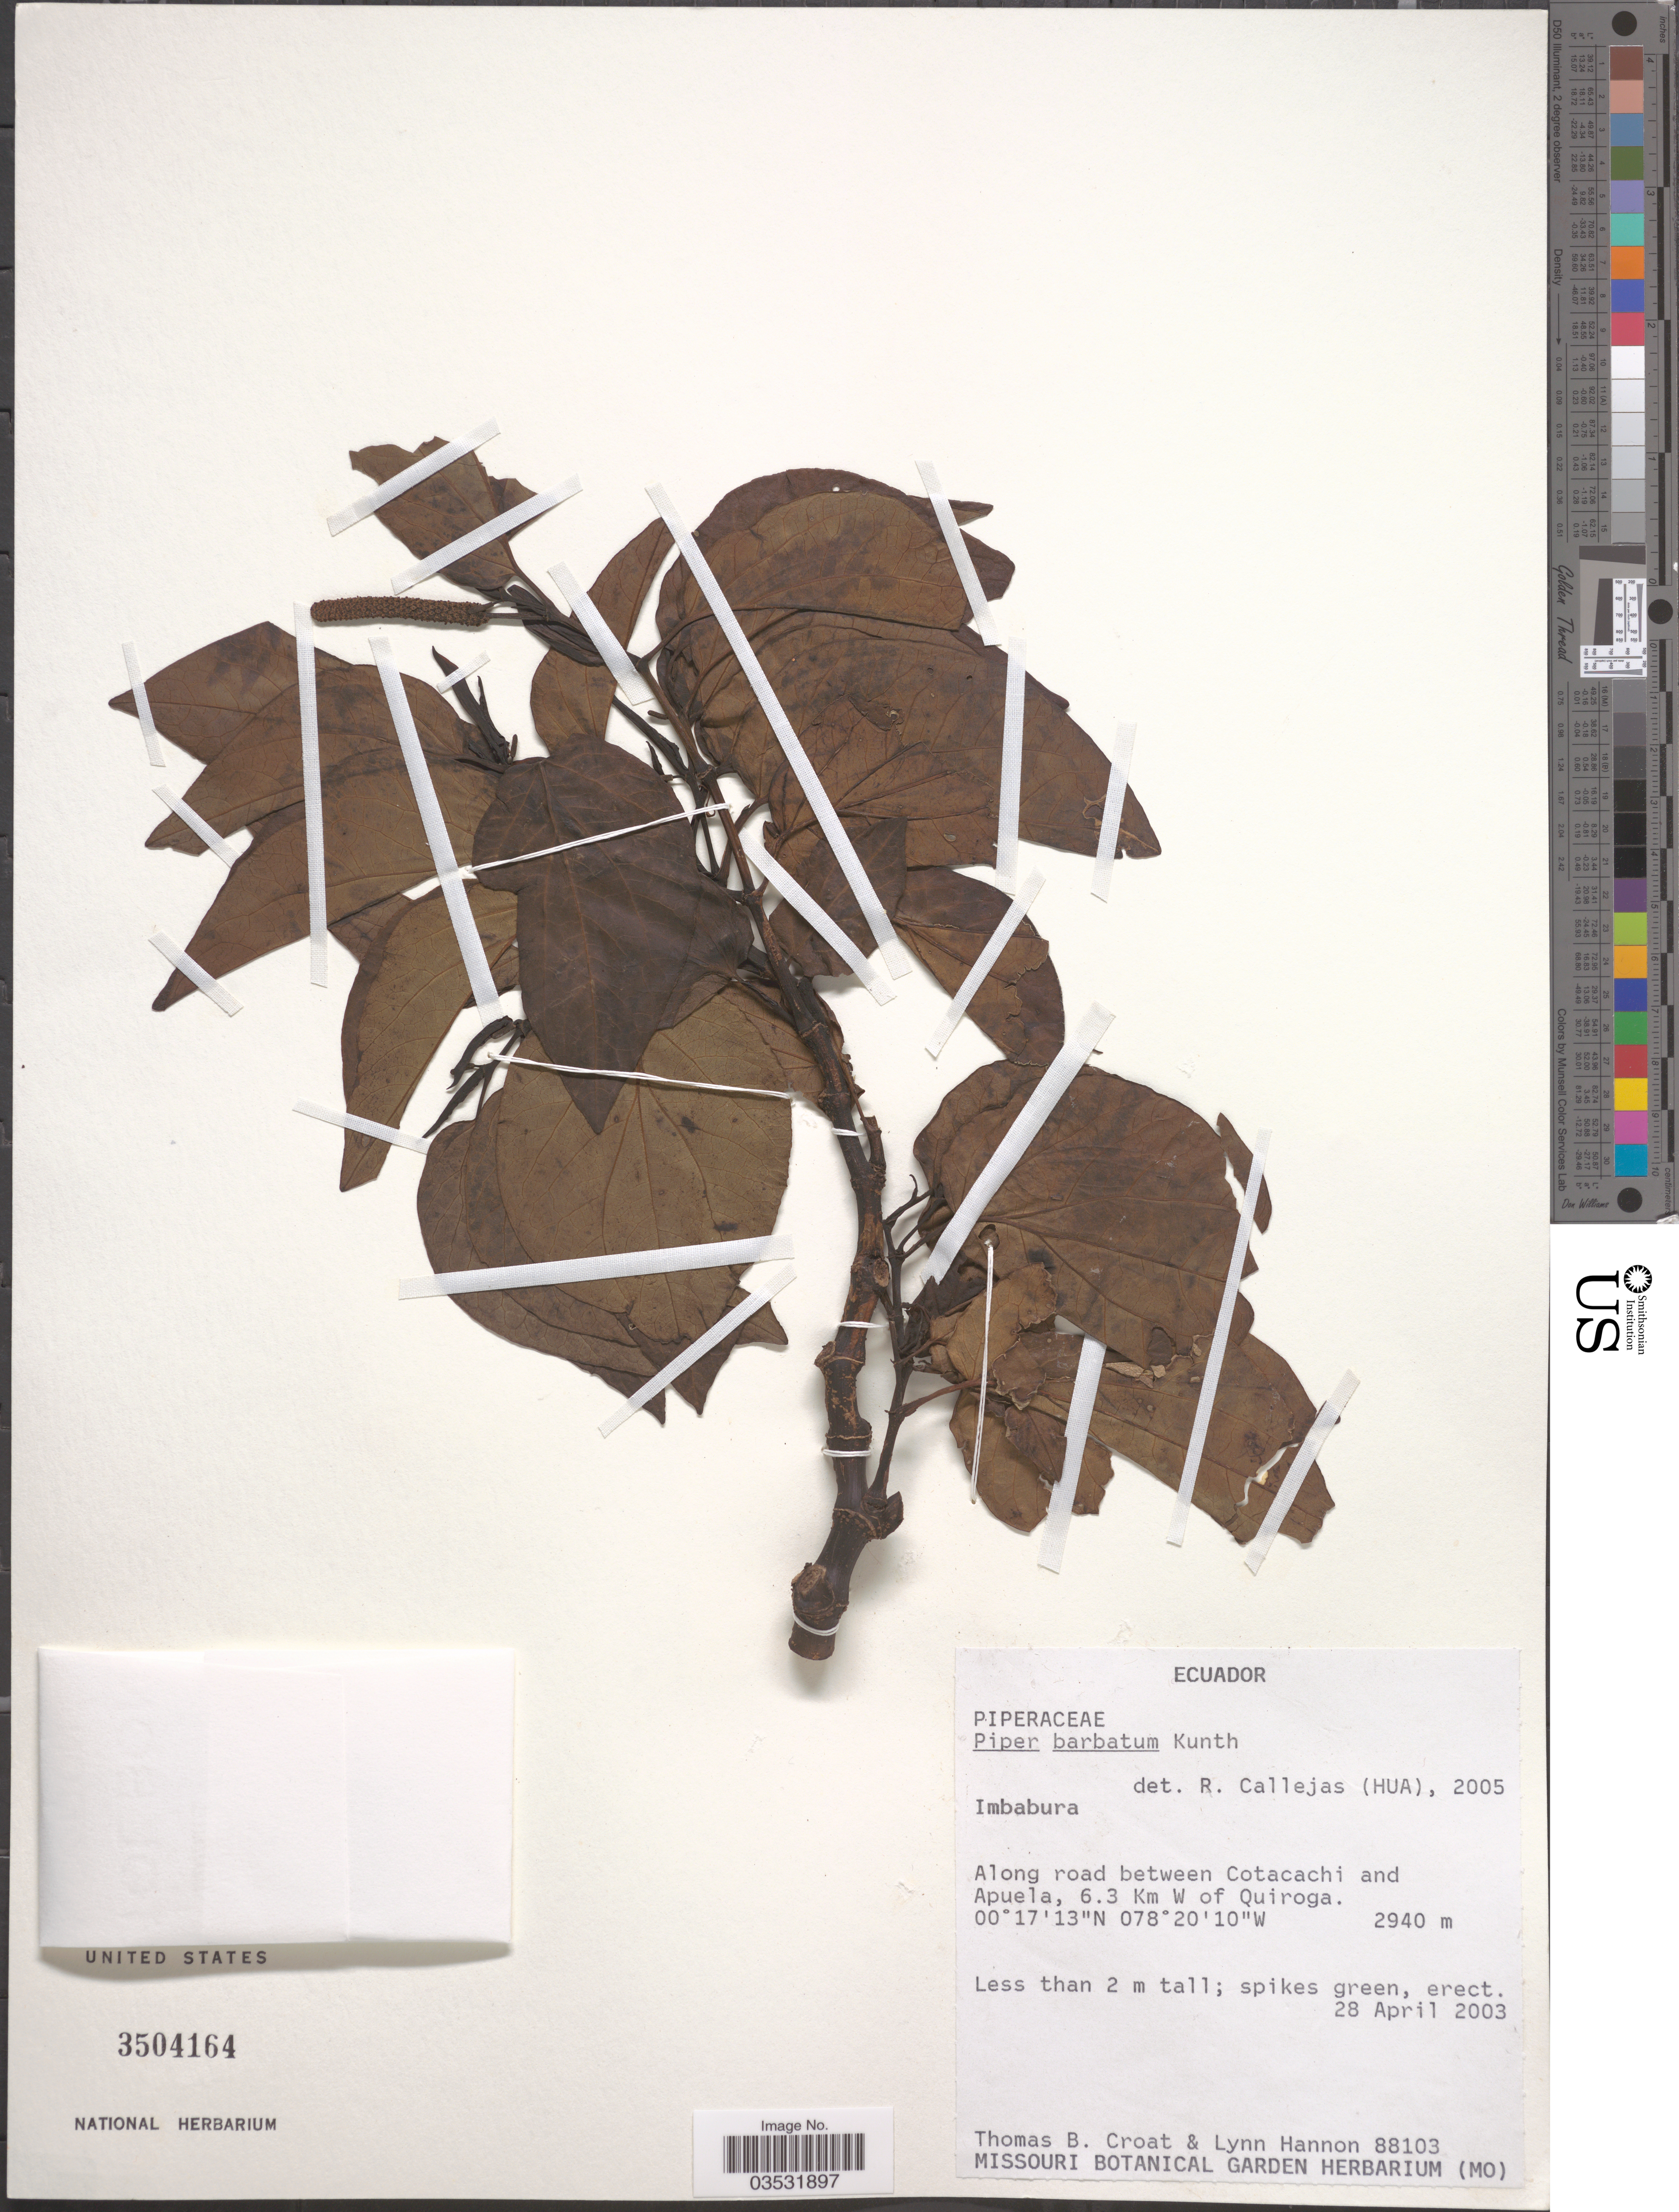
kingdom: Plantae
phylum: Tracheophyta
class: Magnoliopsida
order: Piperales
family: Piperaceae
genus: Piper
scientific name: Piper barbatum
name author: C. DC.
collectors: T. B. Croat & L. Hannon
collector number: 88103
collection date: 2003-04-28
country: Ecuador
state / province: Imbabura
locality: Along road between Cotacachi and Apuela, 6.3 km W of Quiroga.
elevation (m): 2940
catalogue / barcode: US 3504164